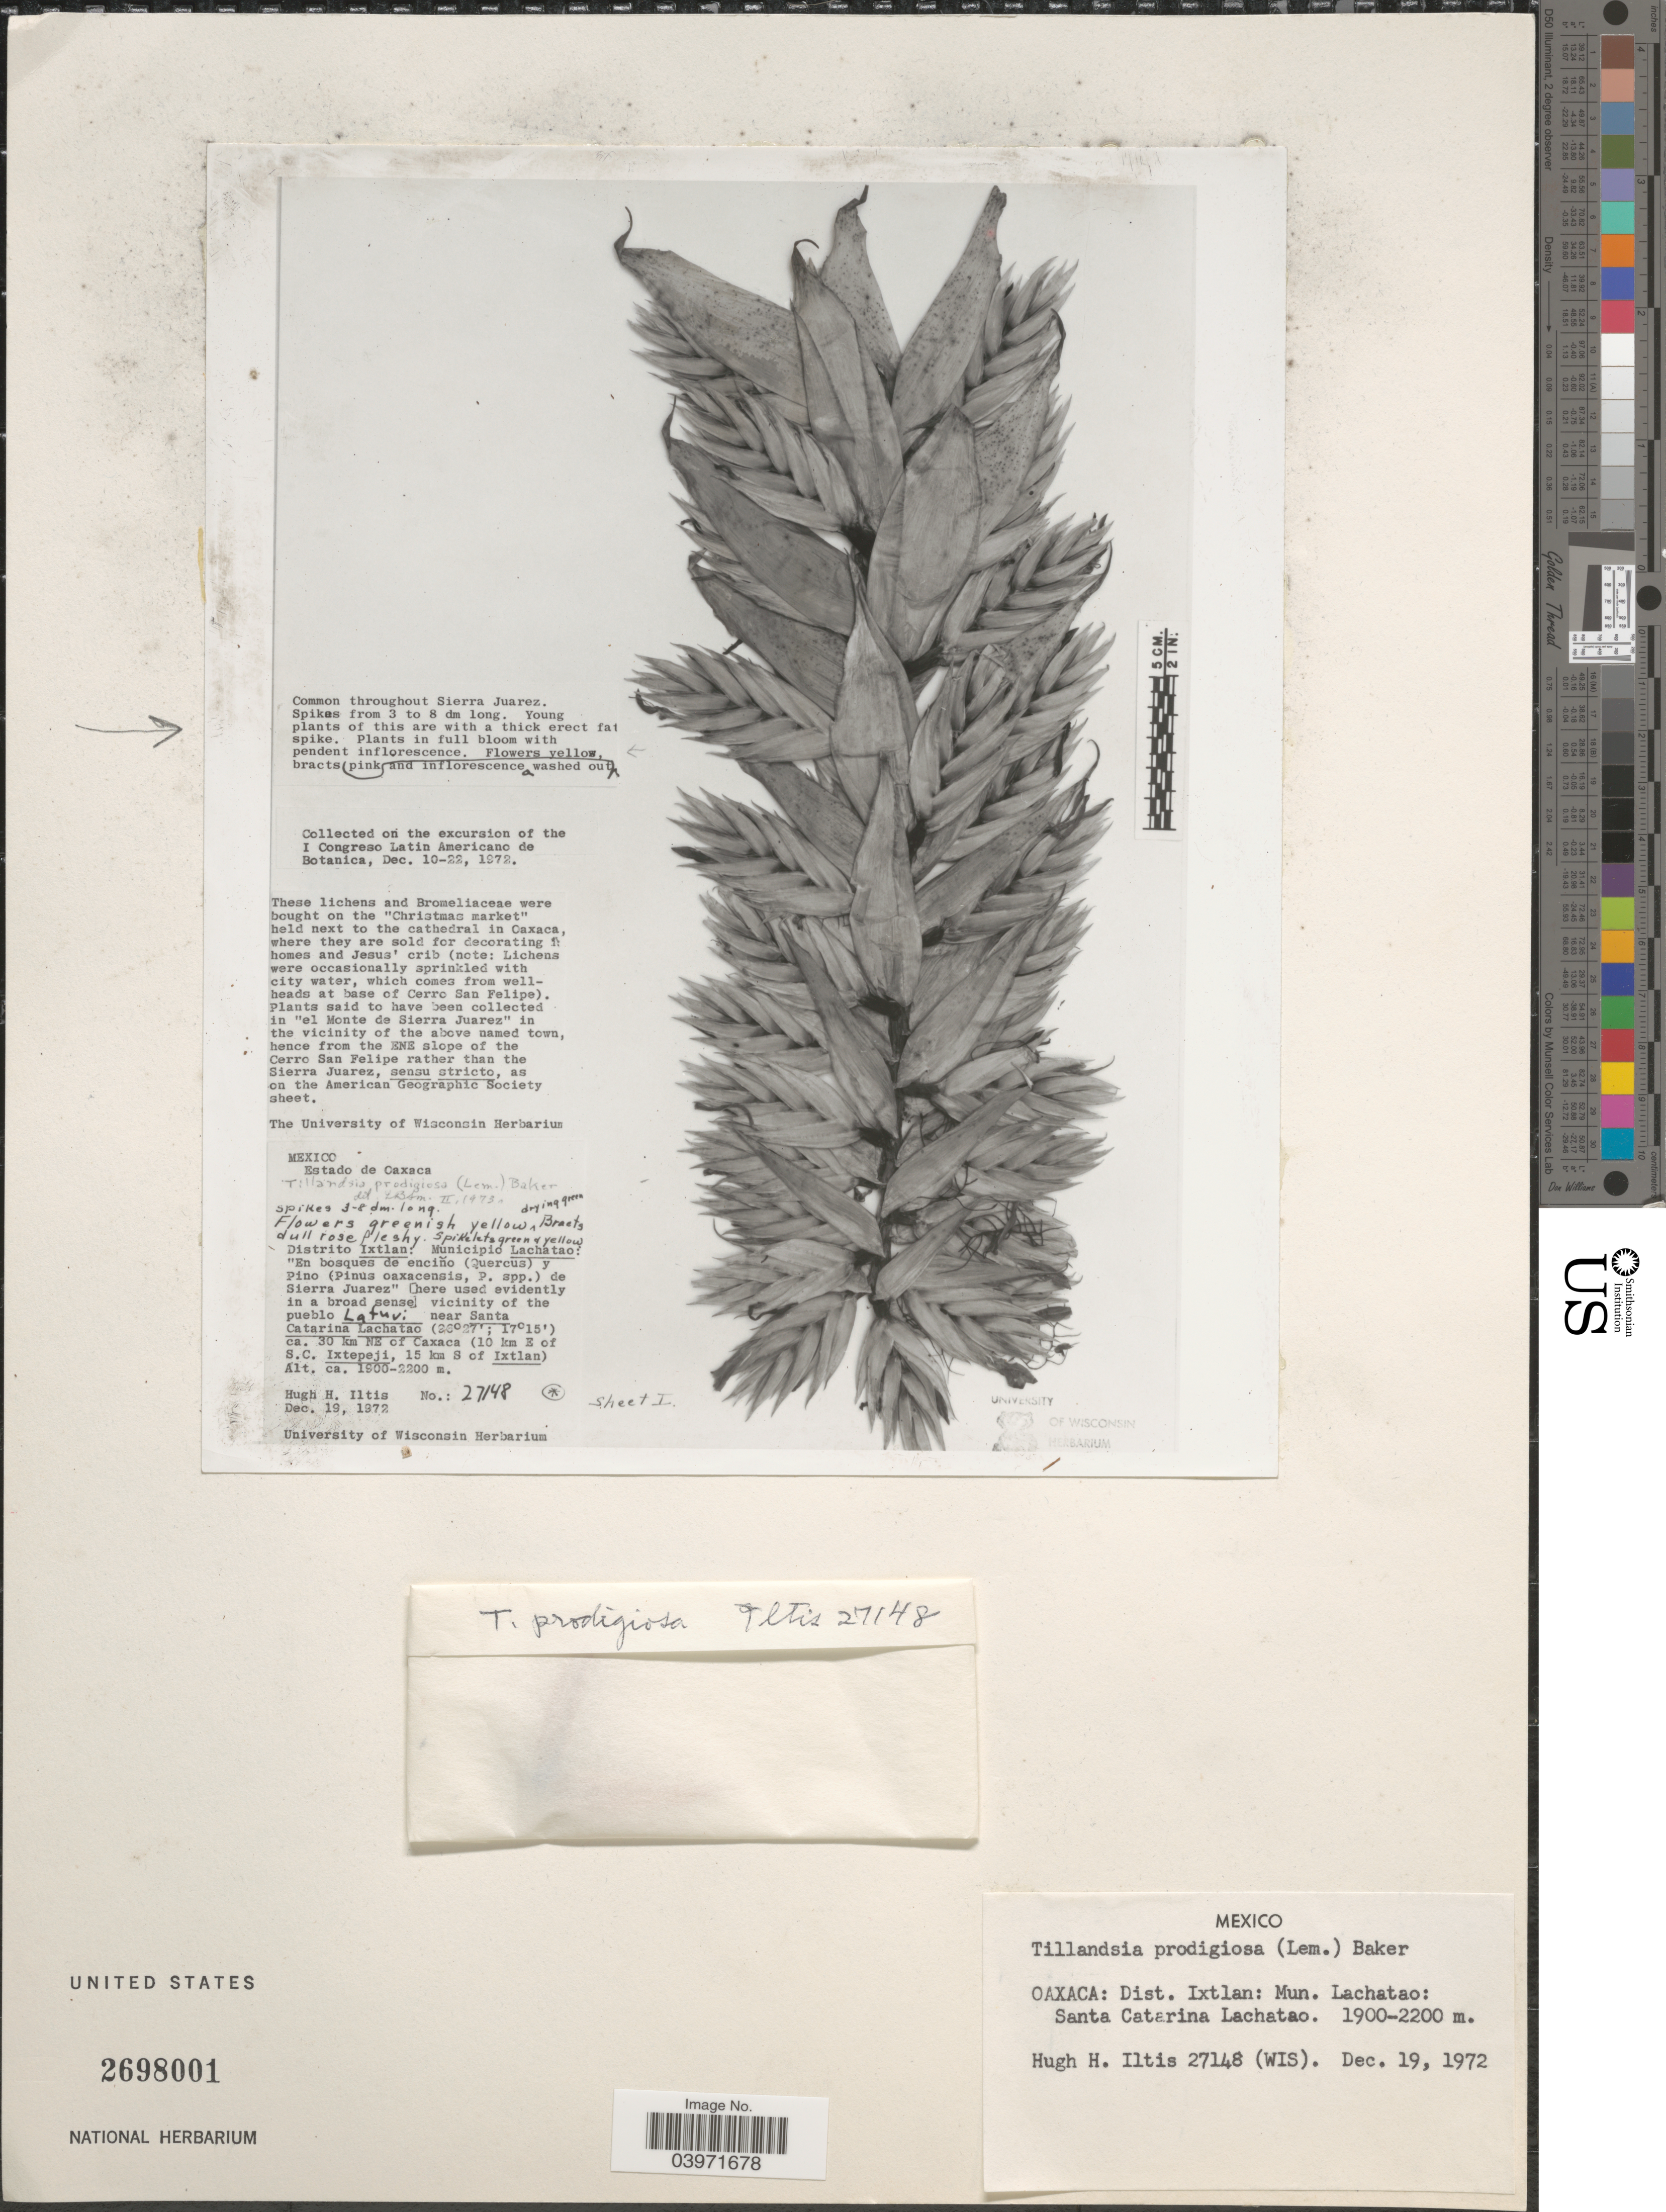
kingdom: Plantae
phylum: Tracheophyta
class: Liliopsida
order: Poales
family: Bromeliaceae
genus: Tillandsia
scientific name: Tillandsia prodigiosa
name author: (Lem.) Baker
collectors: H. H. Iltis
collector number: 27148 (WIS)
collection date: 1972-12-19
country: Mexico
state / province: Oaxaca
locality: Dist. Ixtlan: Mun. Lachatao: Santa Catarina Lachatao.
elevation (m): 1900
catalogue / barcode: US 2698001